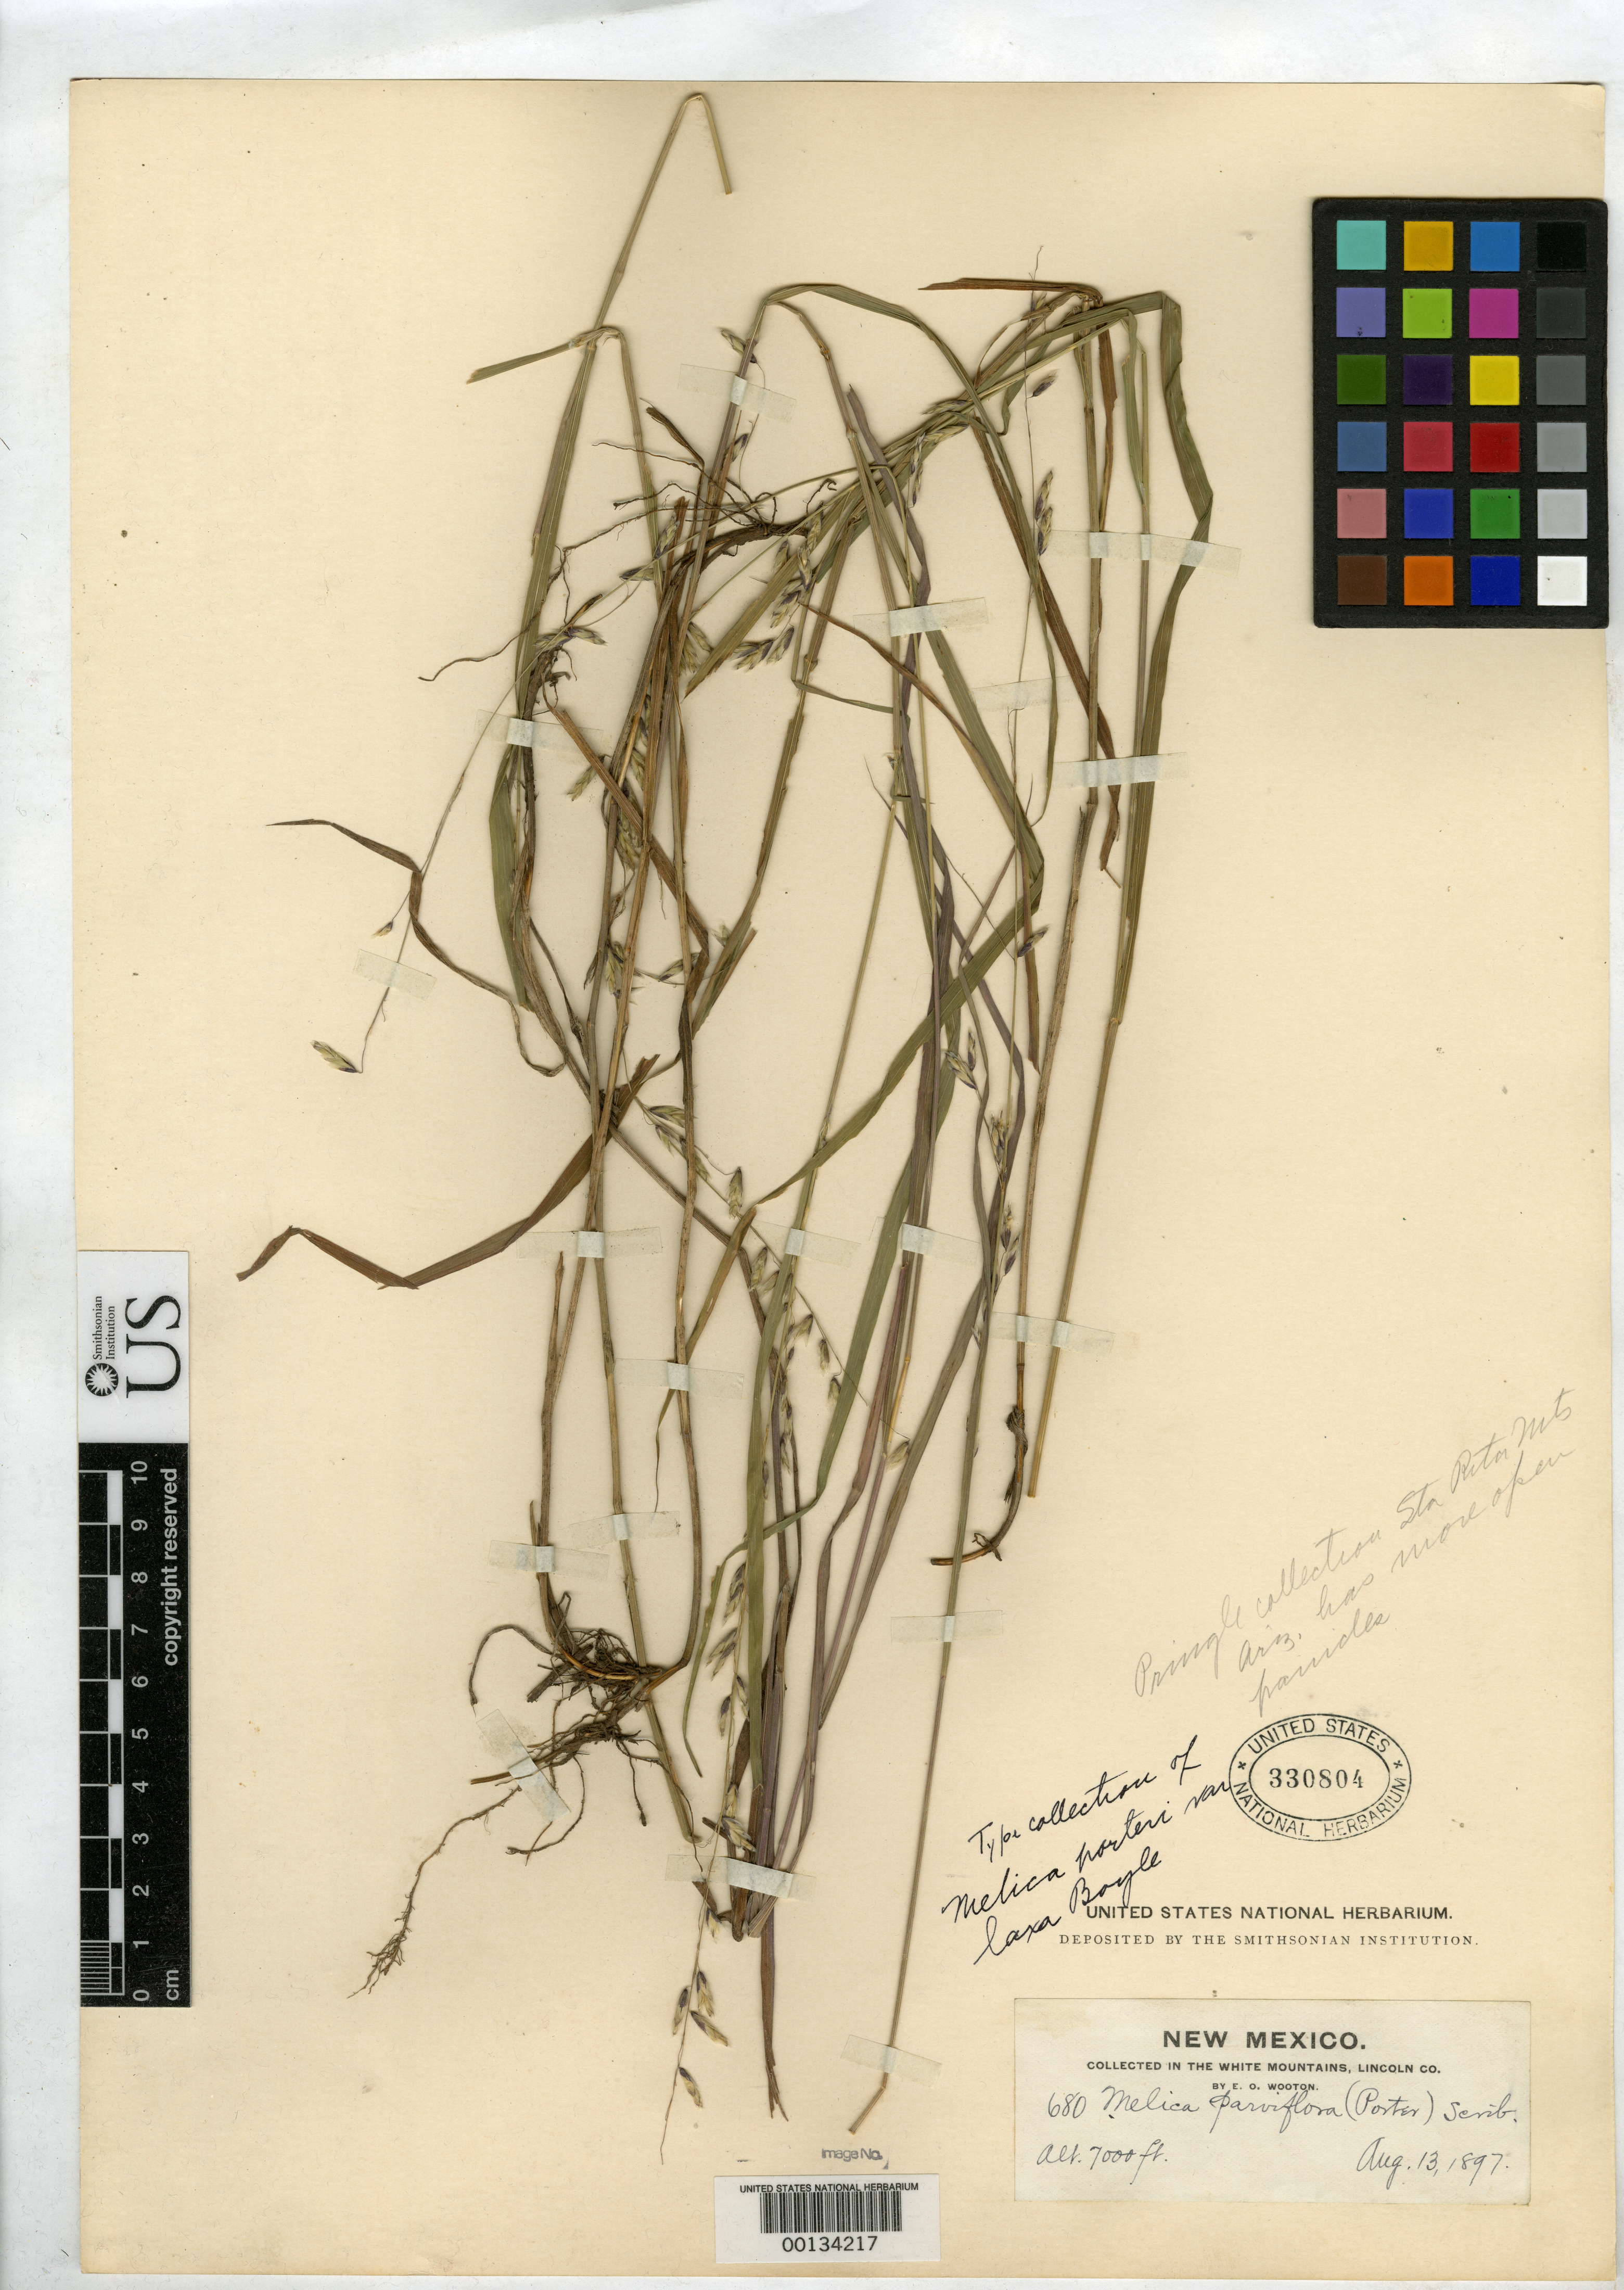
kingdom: Plantae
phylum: Tracheophyta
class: Liliopsida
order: Poales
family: Poaceae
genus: Melica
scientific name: Melica porteri var. laxa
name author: Boyle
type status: Isotype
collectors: E. O. Wooton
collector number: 680 (NYBG)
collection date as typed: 13 Aug 1897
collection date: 1897-08-13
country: United States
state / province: New Mexico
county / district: Lincoln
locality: White Mountains.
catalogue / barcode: US 330804